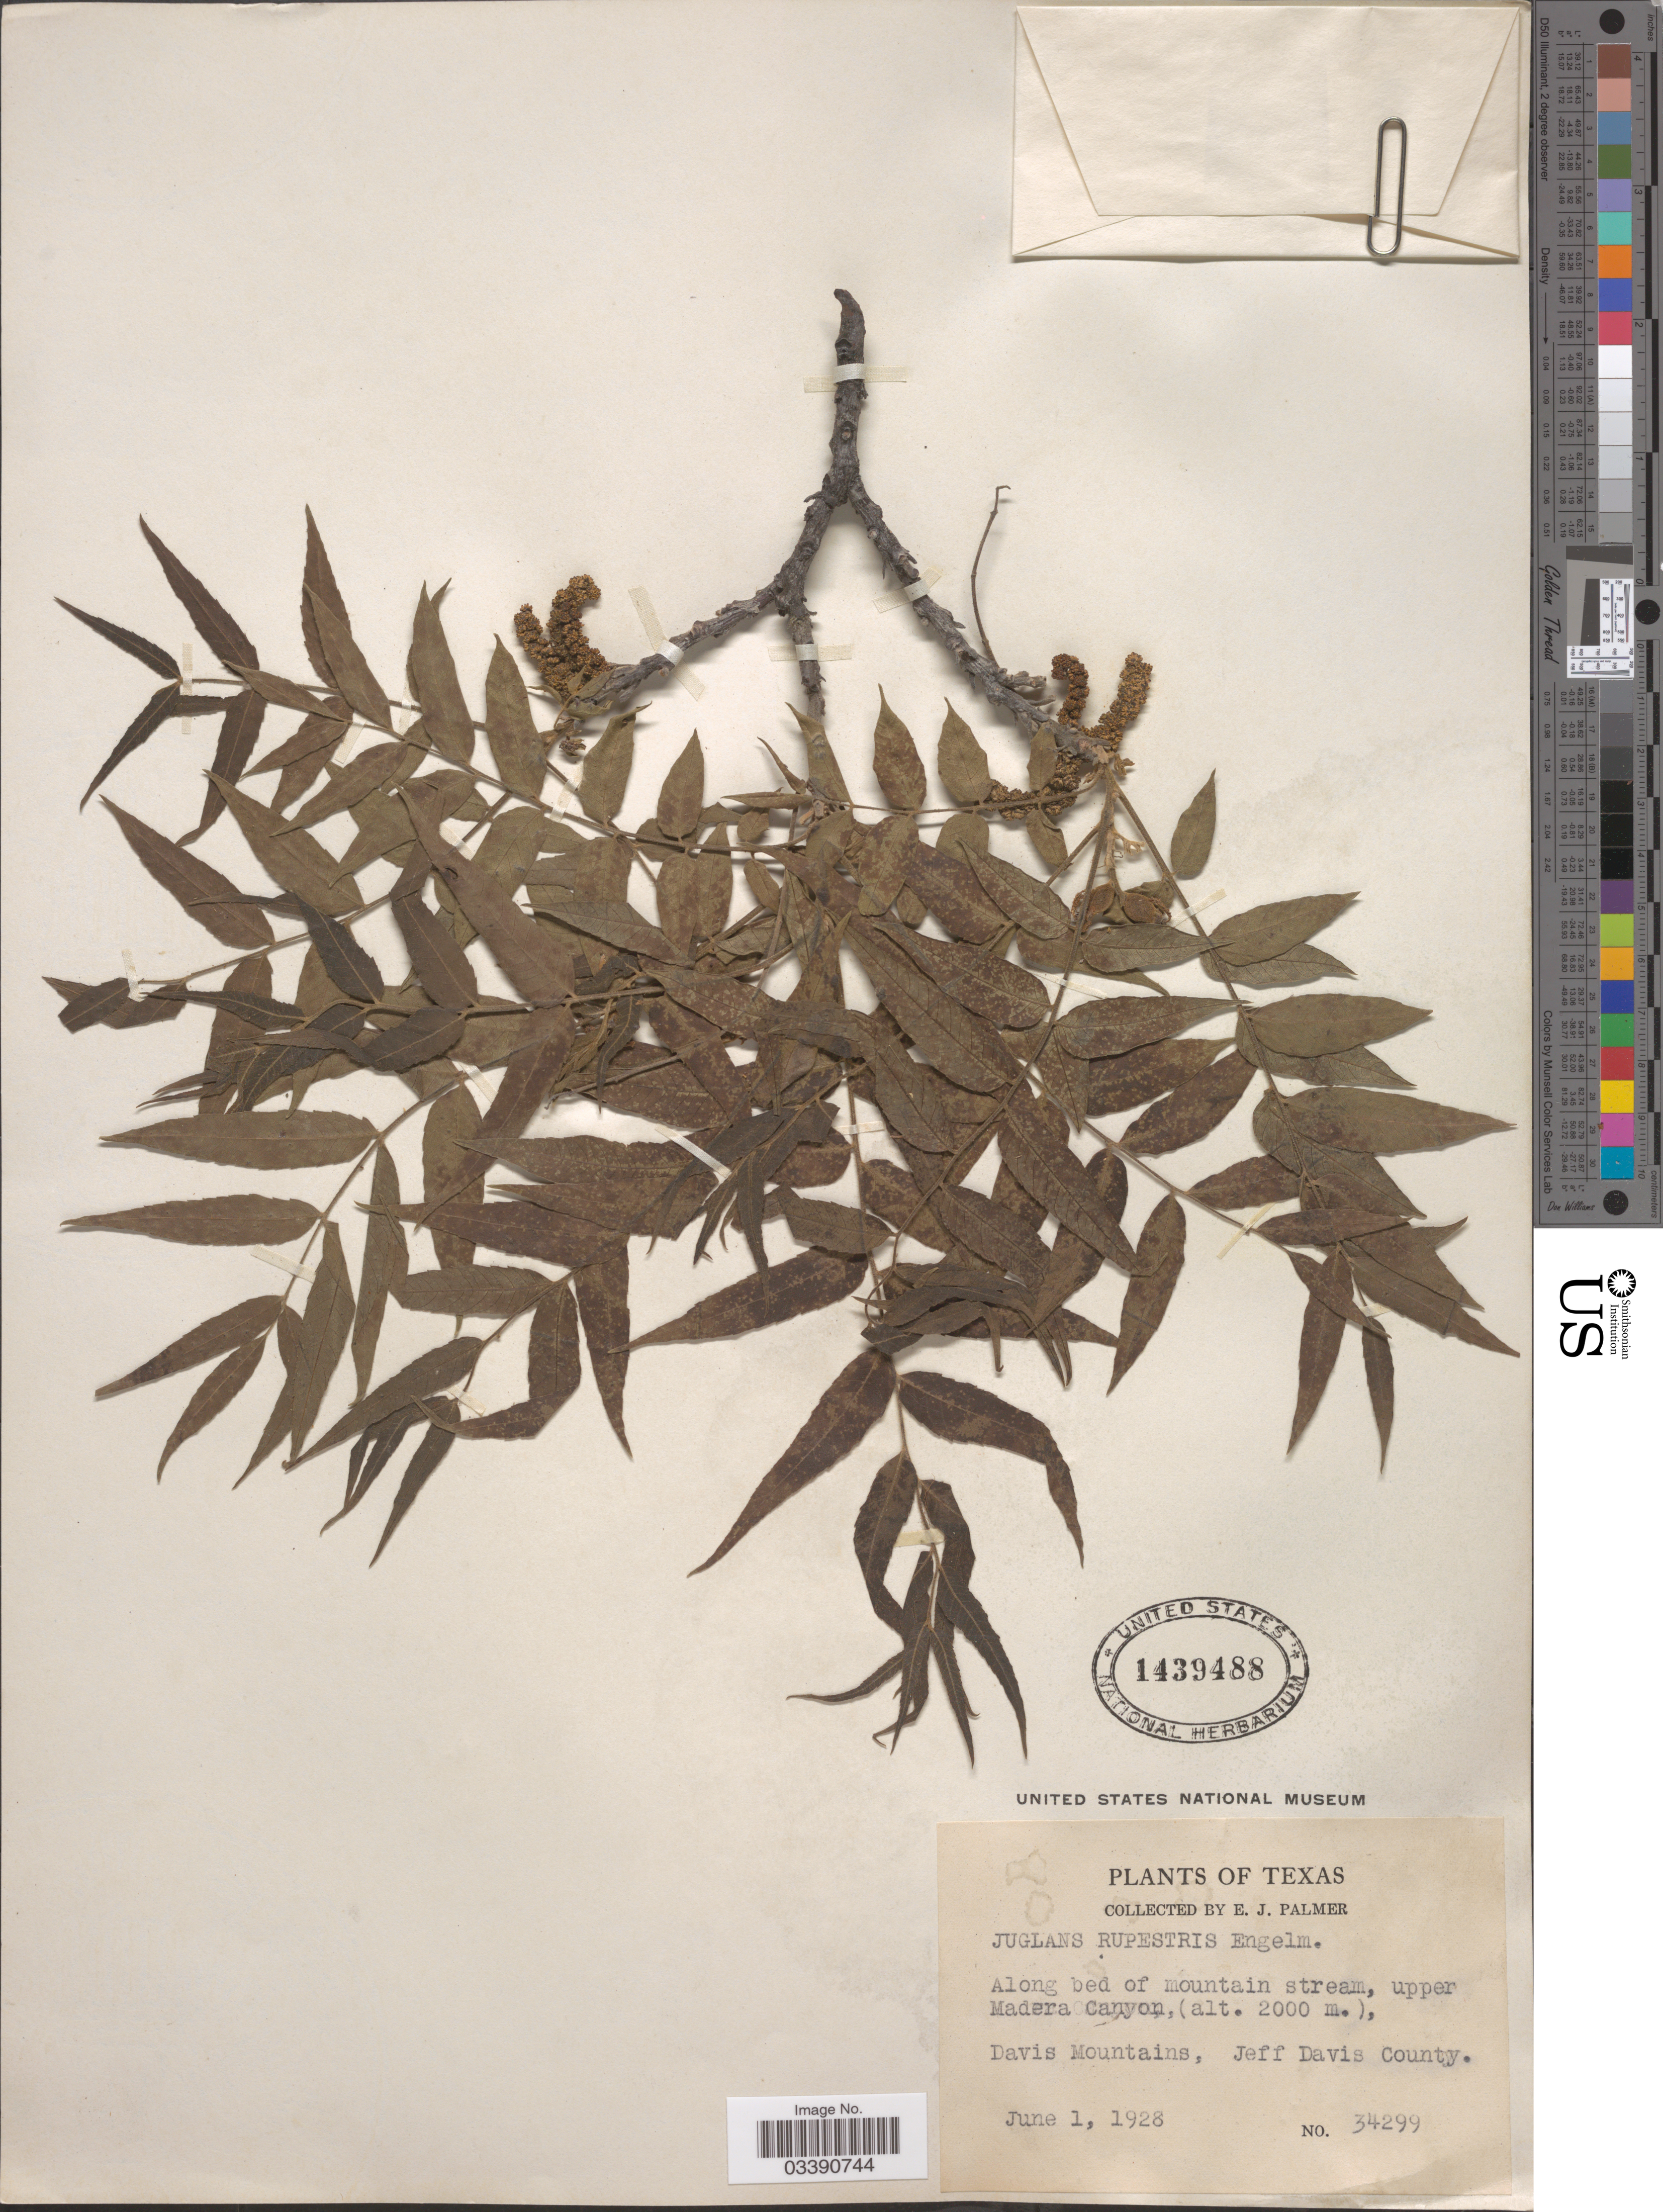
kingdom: Plantae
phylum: Tracheophyta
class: Magnoliopsida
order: Fagales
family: Juglandaceae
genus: Juglans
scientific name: Juglans microcarpa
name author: Berland. in Berland. & Chovell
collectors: E. J. Palmer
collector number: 34299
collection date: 1928-06-01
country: United States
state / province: Texas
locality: Along bed of mountain stream, upper Madera Canyon, Davis Mountains, Jeff Davis County.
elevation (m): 2000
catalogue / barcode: US 1439488